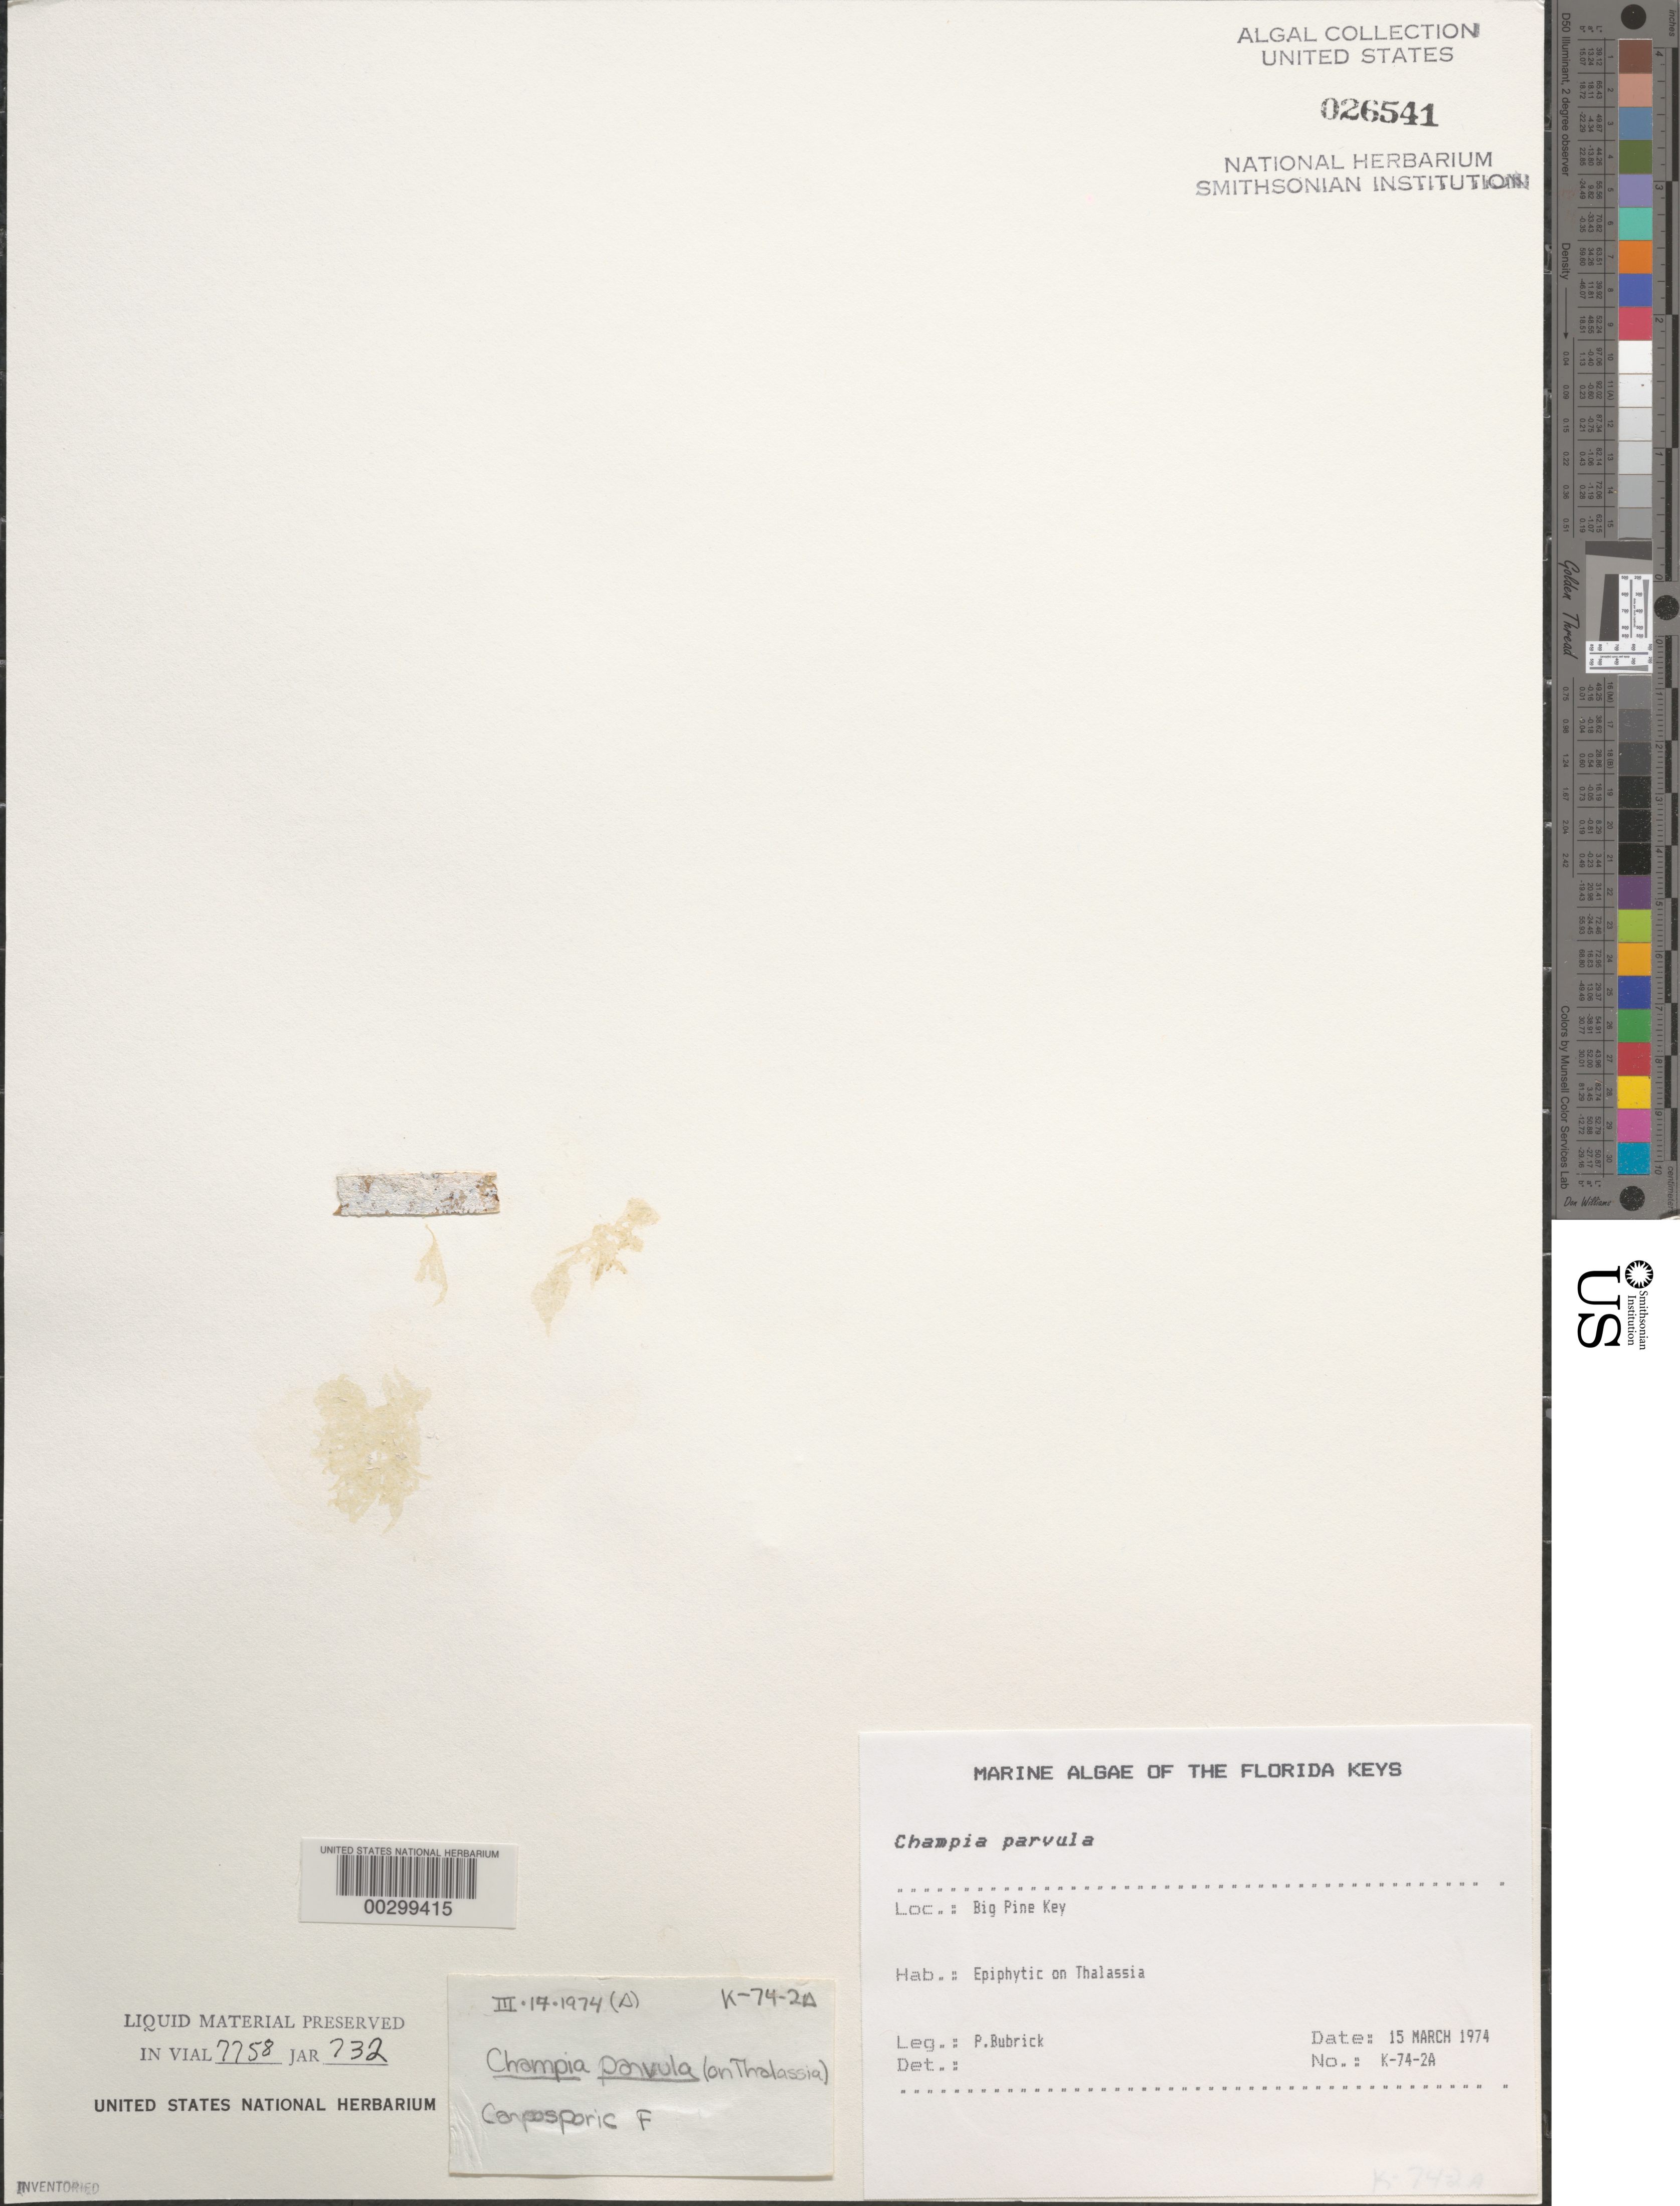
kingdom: Plantae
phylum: Rhodophyta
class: Florideophyceae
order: Rhodymeniales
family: Champiaceae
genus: Champia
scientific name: Champia parvula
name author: (C. Agardh) Harv.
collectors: P. Bubrick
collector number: K-74-2a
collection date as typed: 15 Mar 1974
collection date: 1974-03-15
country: United States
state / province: Florida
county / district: Monroe County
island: Big Pine Key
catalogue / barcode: US 26541